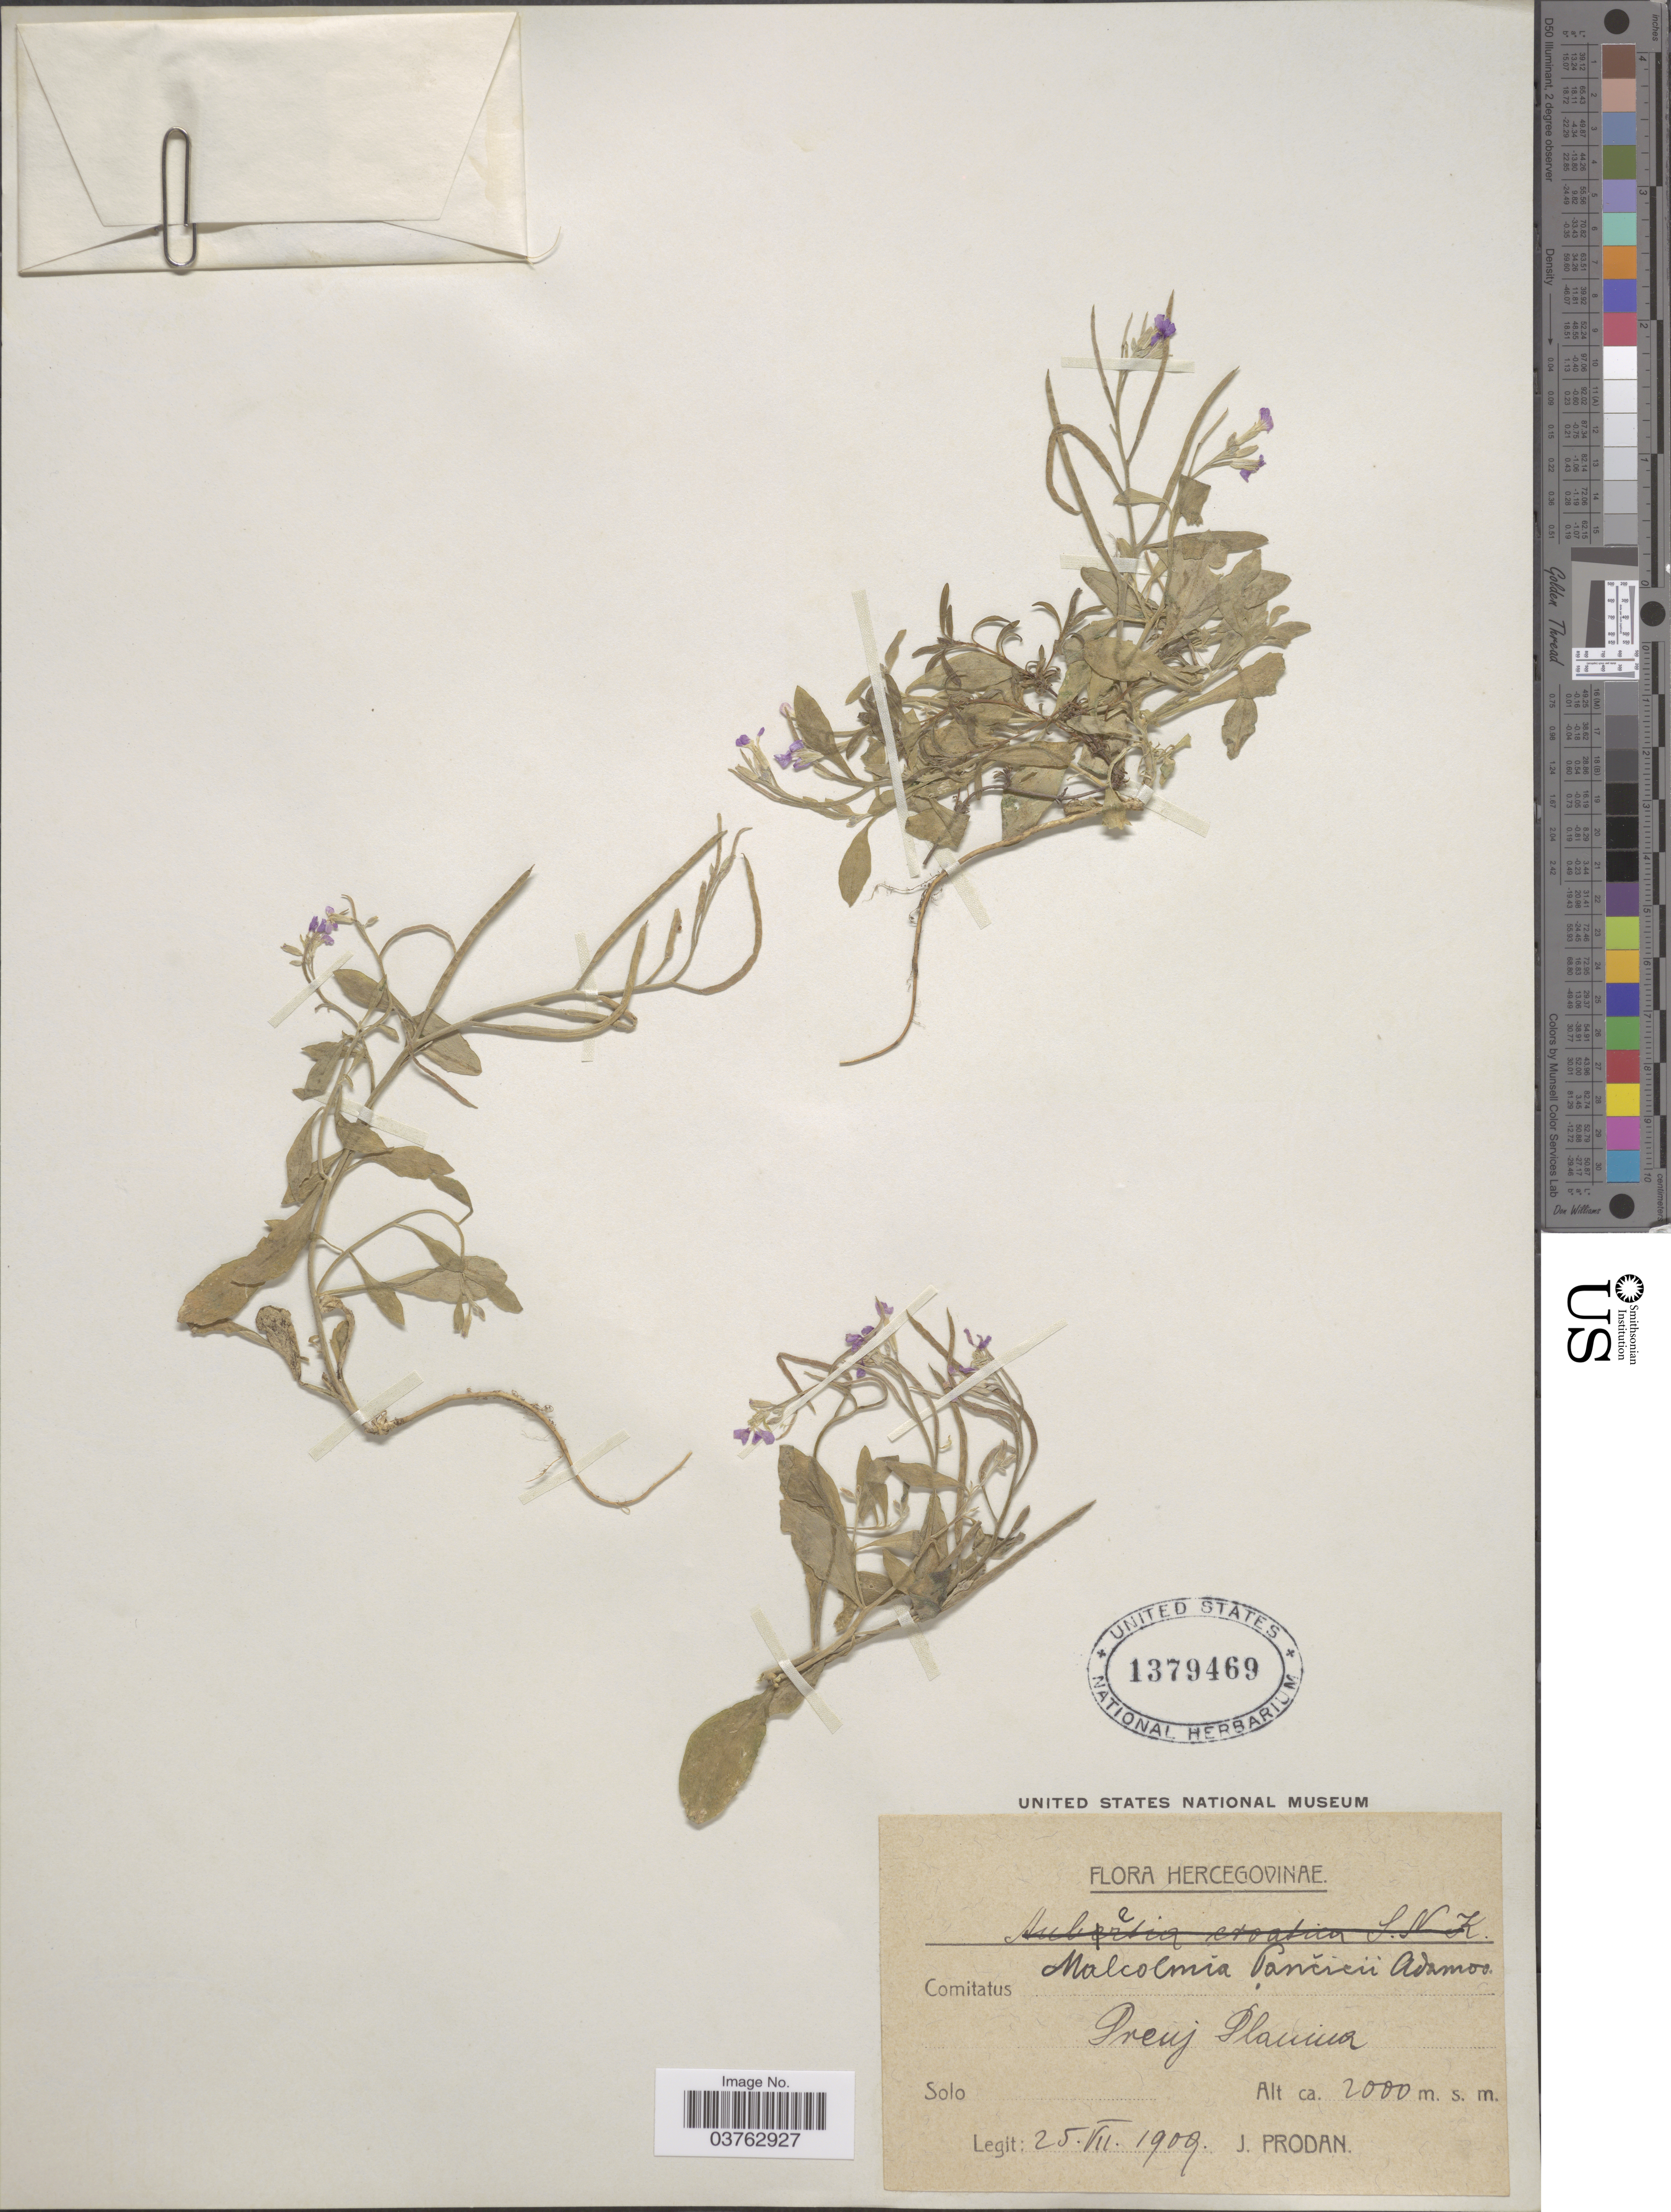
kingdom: Plantae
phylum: Tracheophyta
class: Magnoliopsida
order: Brassicales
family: Brassicaceae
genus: Malcolmia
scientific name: Malcolmia pancicii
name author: Adamović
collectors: J. Prodan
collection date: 1909-07-25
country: Bosnia and Herzegovina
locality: Hercegovinae. Preuj Plaunia. [interpreted]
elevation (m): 2000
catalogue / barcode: US 1379469